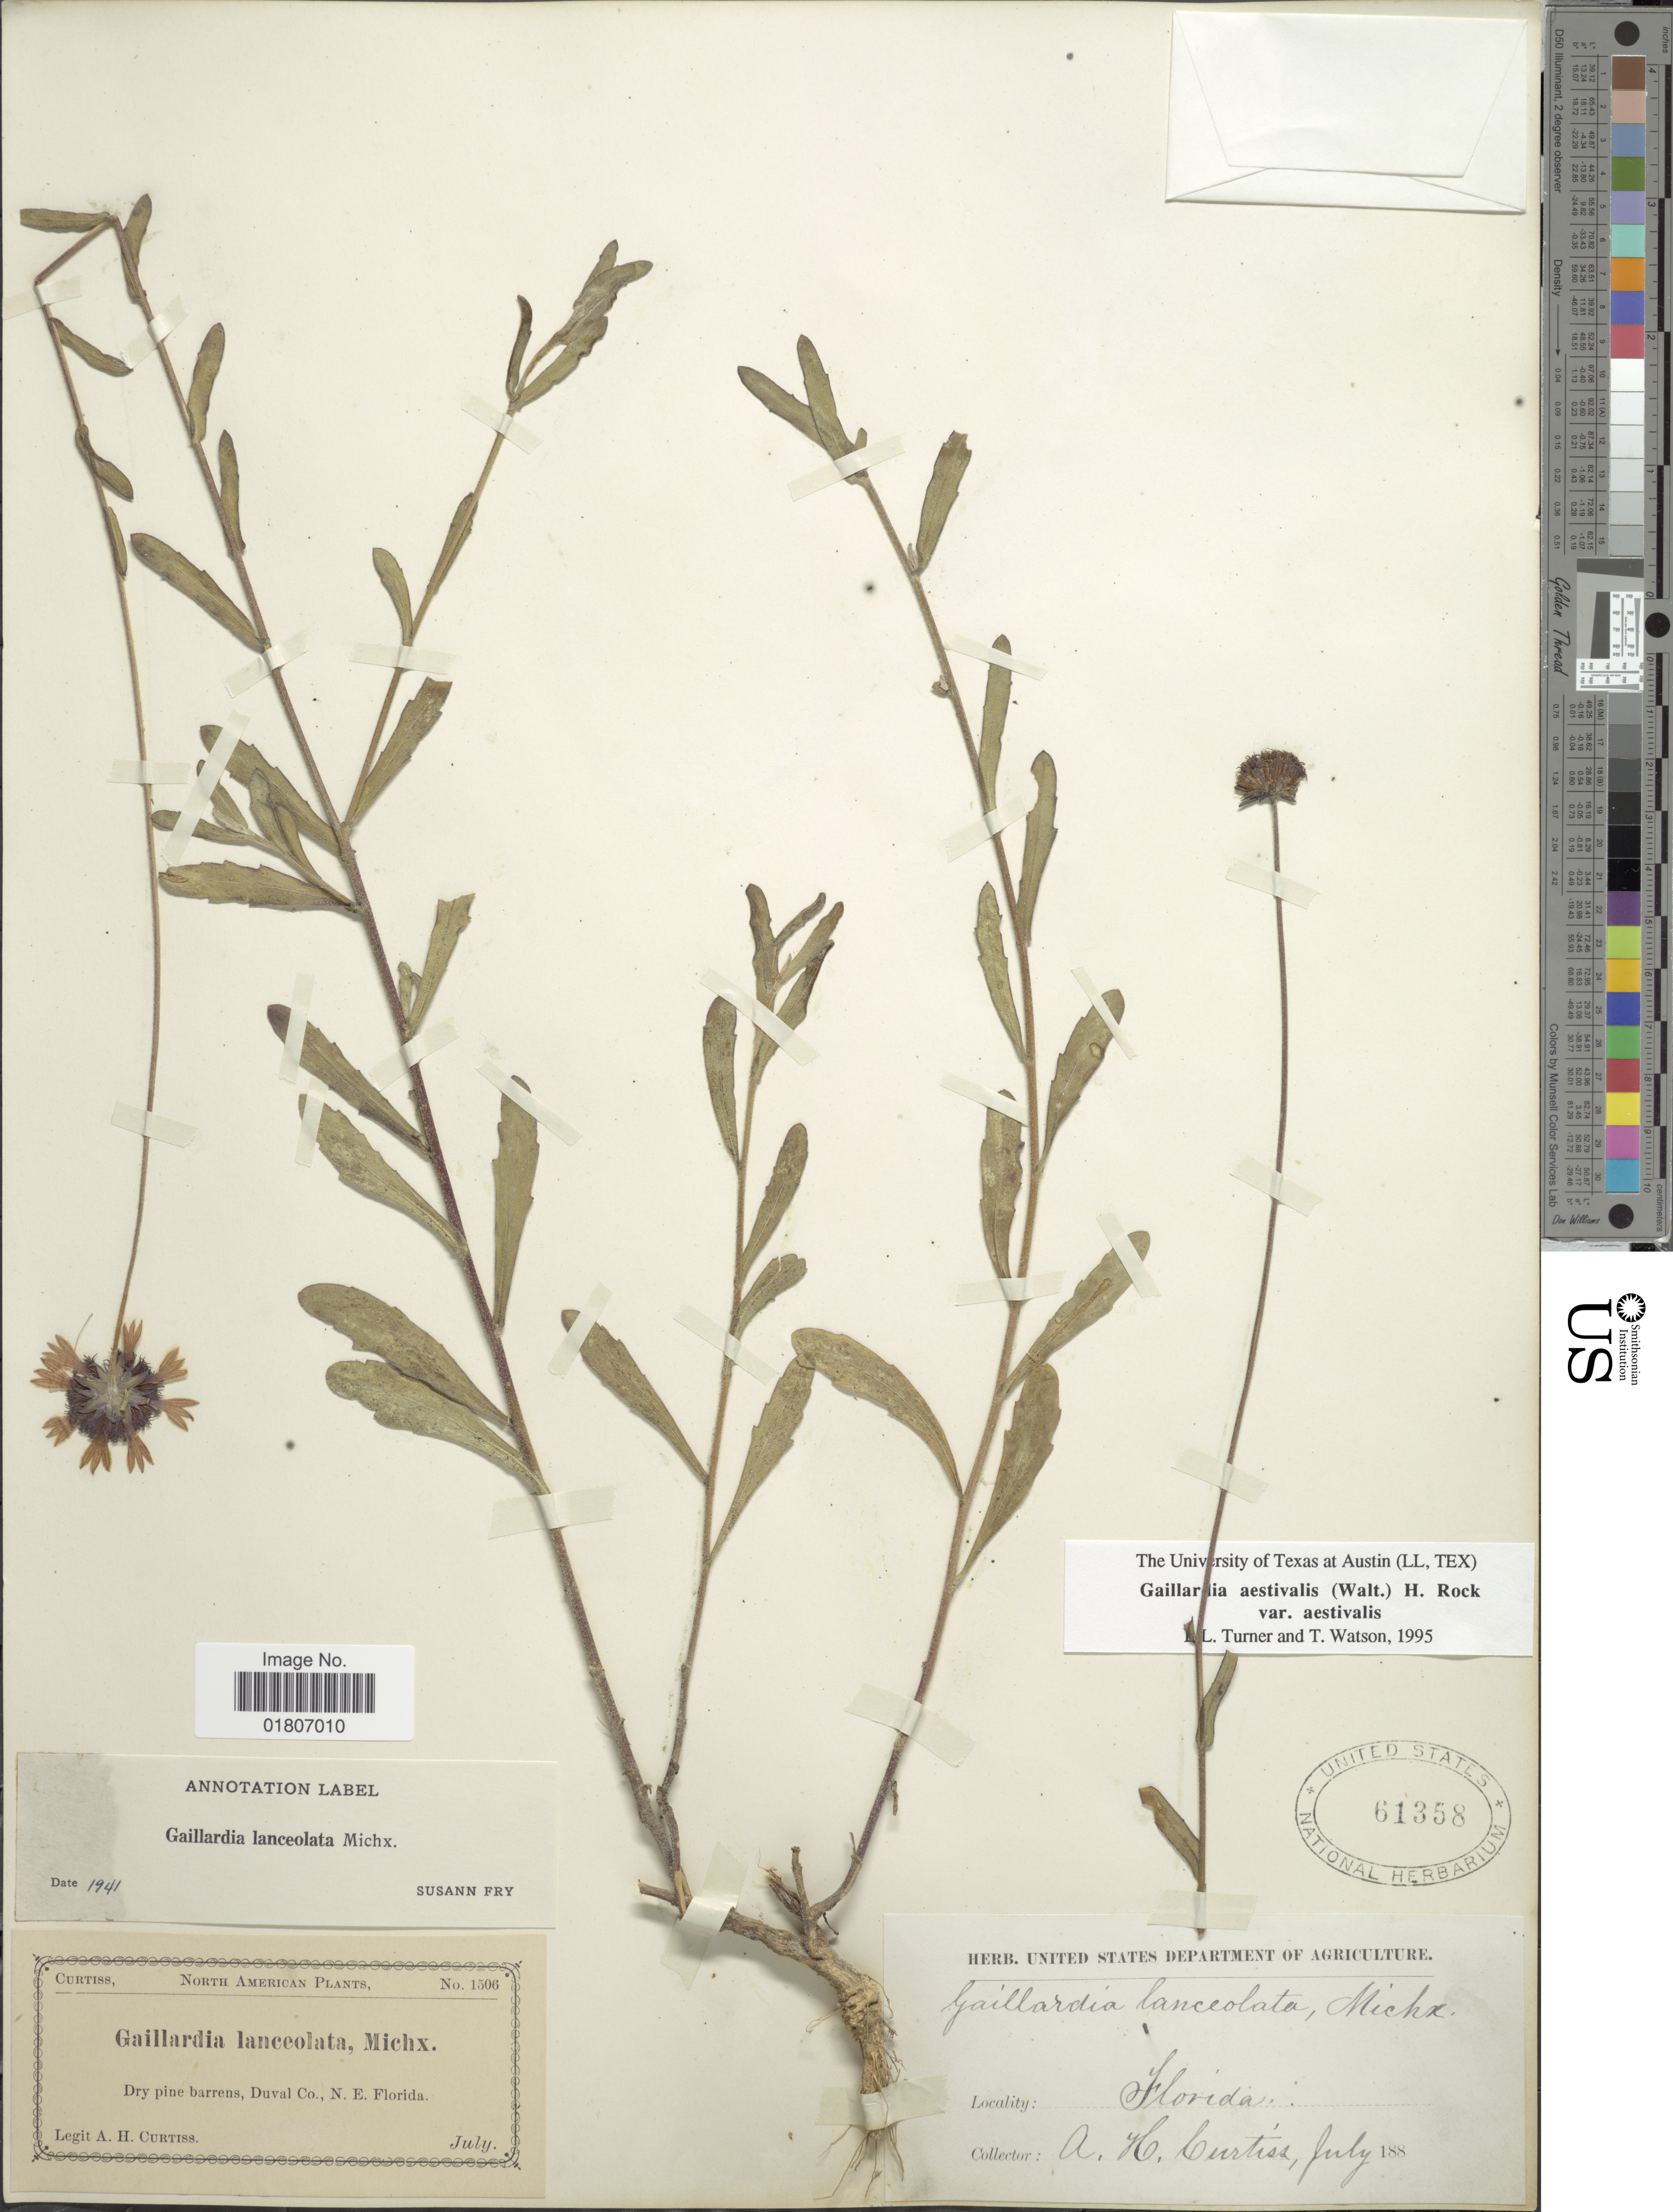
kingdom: Plantae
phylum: Tracheophyta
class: Magnoliopsida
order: Asterales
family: Asteraceae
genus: Gaillardia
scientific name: Gaillardia aestivalis var. aestivalis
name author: (Walter) H. Rock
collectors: A. H. Curtiss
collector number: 1506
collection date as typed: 188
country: United States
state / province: Florida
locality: Duval Co., N. E. Florida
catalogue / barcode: US 61358